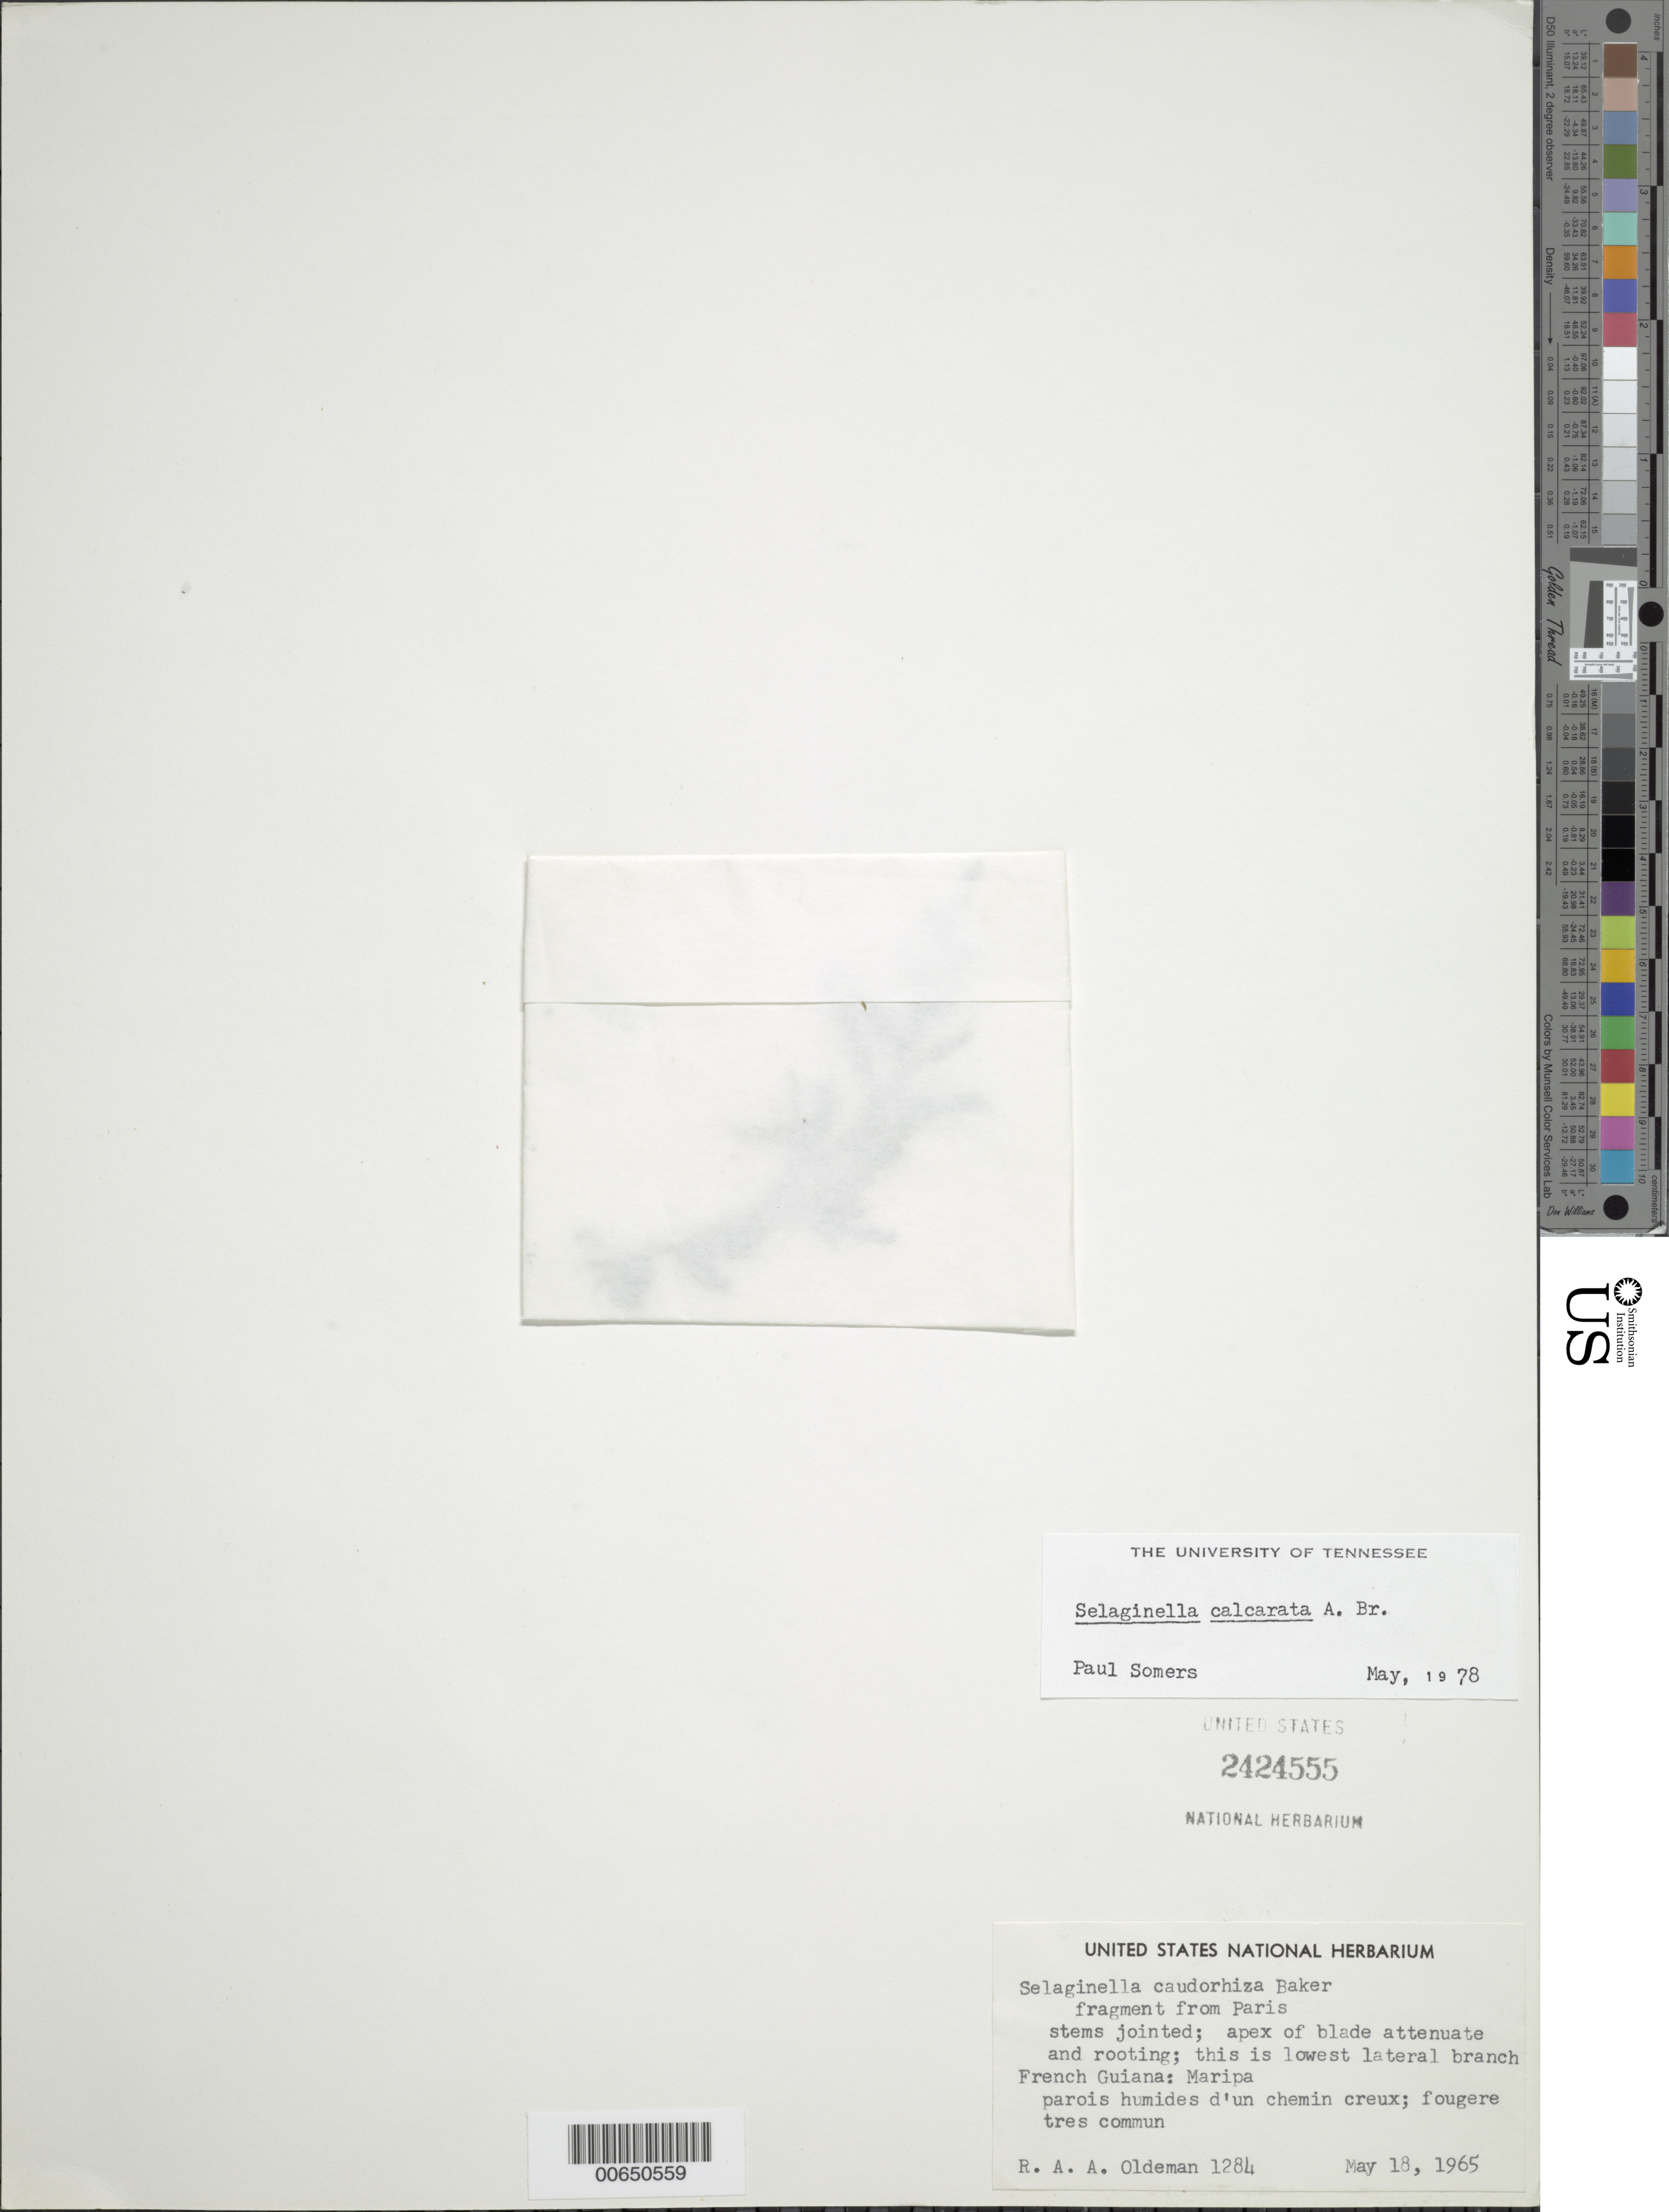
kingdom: Plantae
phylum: Tracheophyta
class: Lycopodiopsida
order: Selaginellales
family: Selaginellaceae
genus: Selaginella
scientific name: Selaginella stellata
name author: Spring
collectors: R. Oldeman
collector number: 1284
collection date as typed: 18-May-65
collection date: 1965-05-18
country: French Guiana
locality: Maripa, Bas-Oyapock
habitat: Parois humides d'un chemin creux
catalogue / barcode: US 2424555